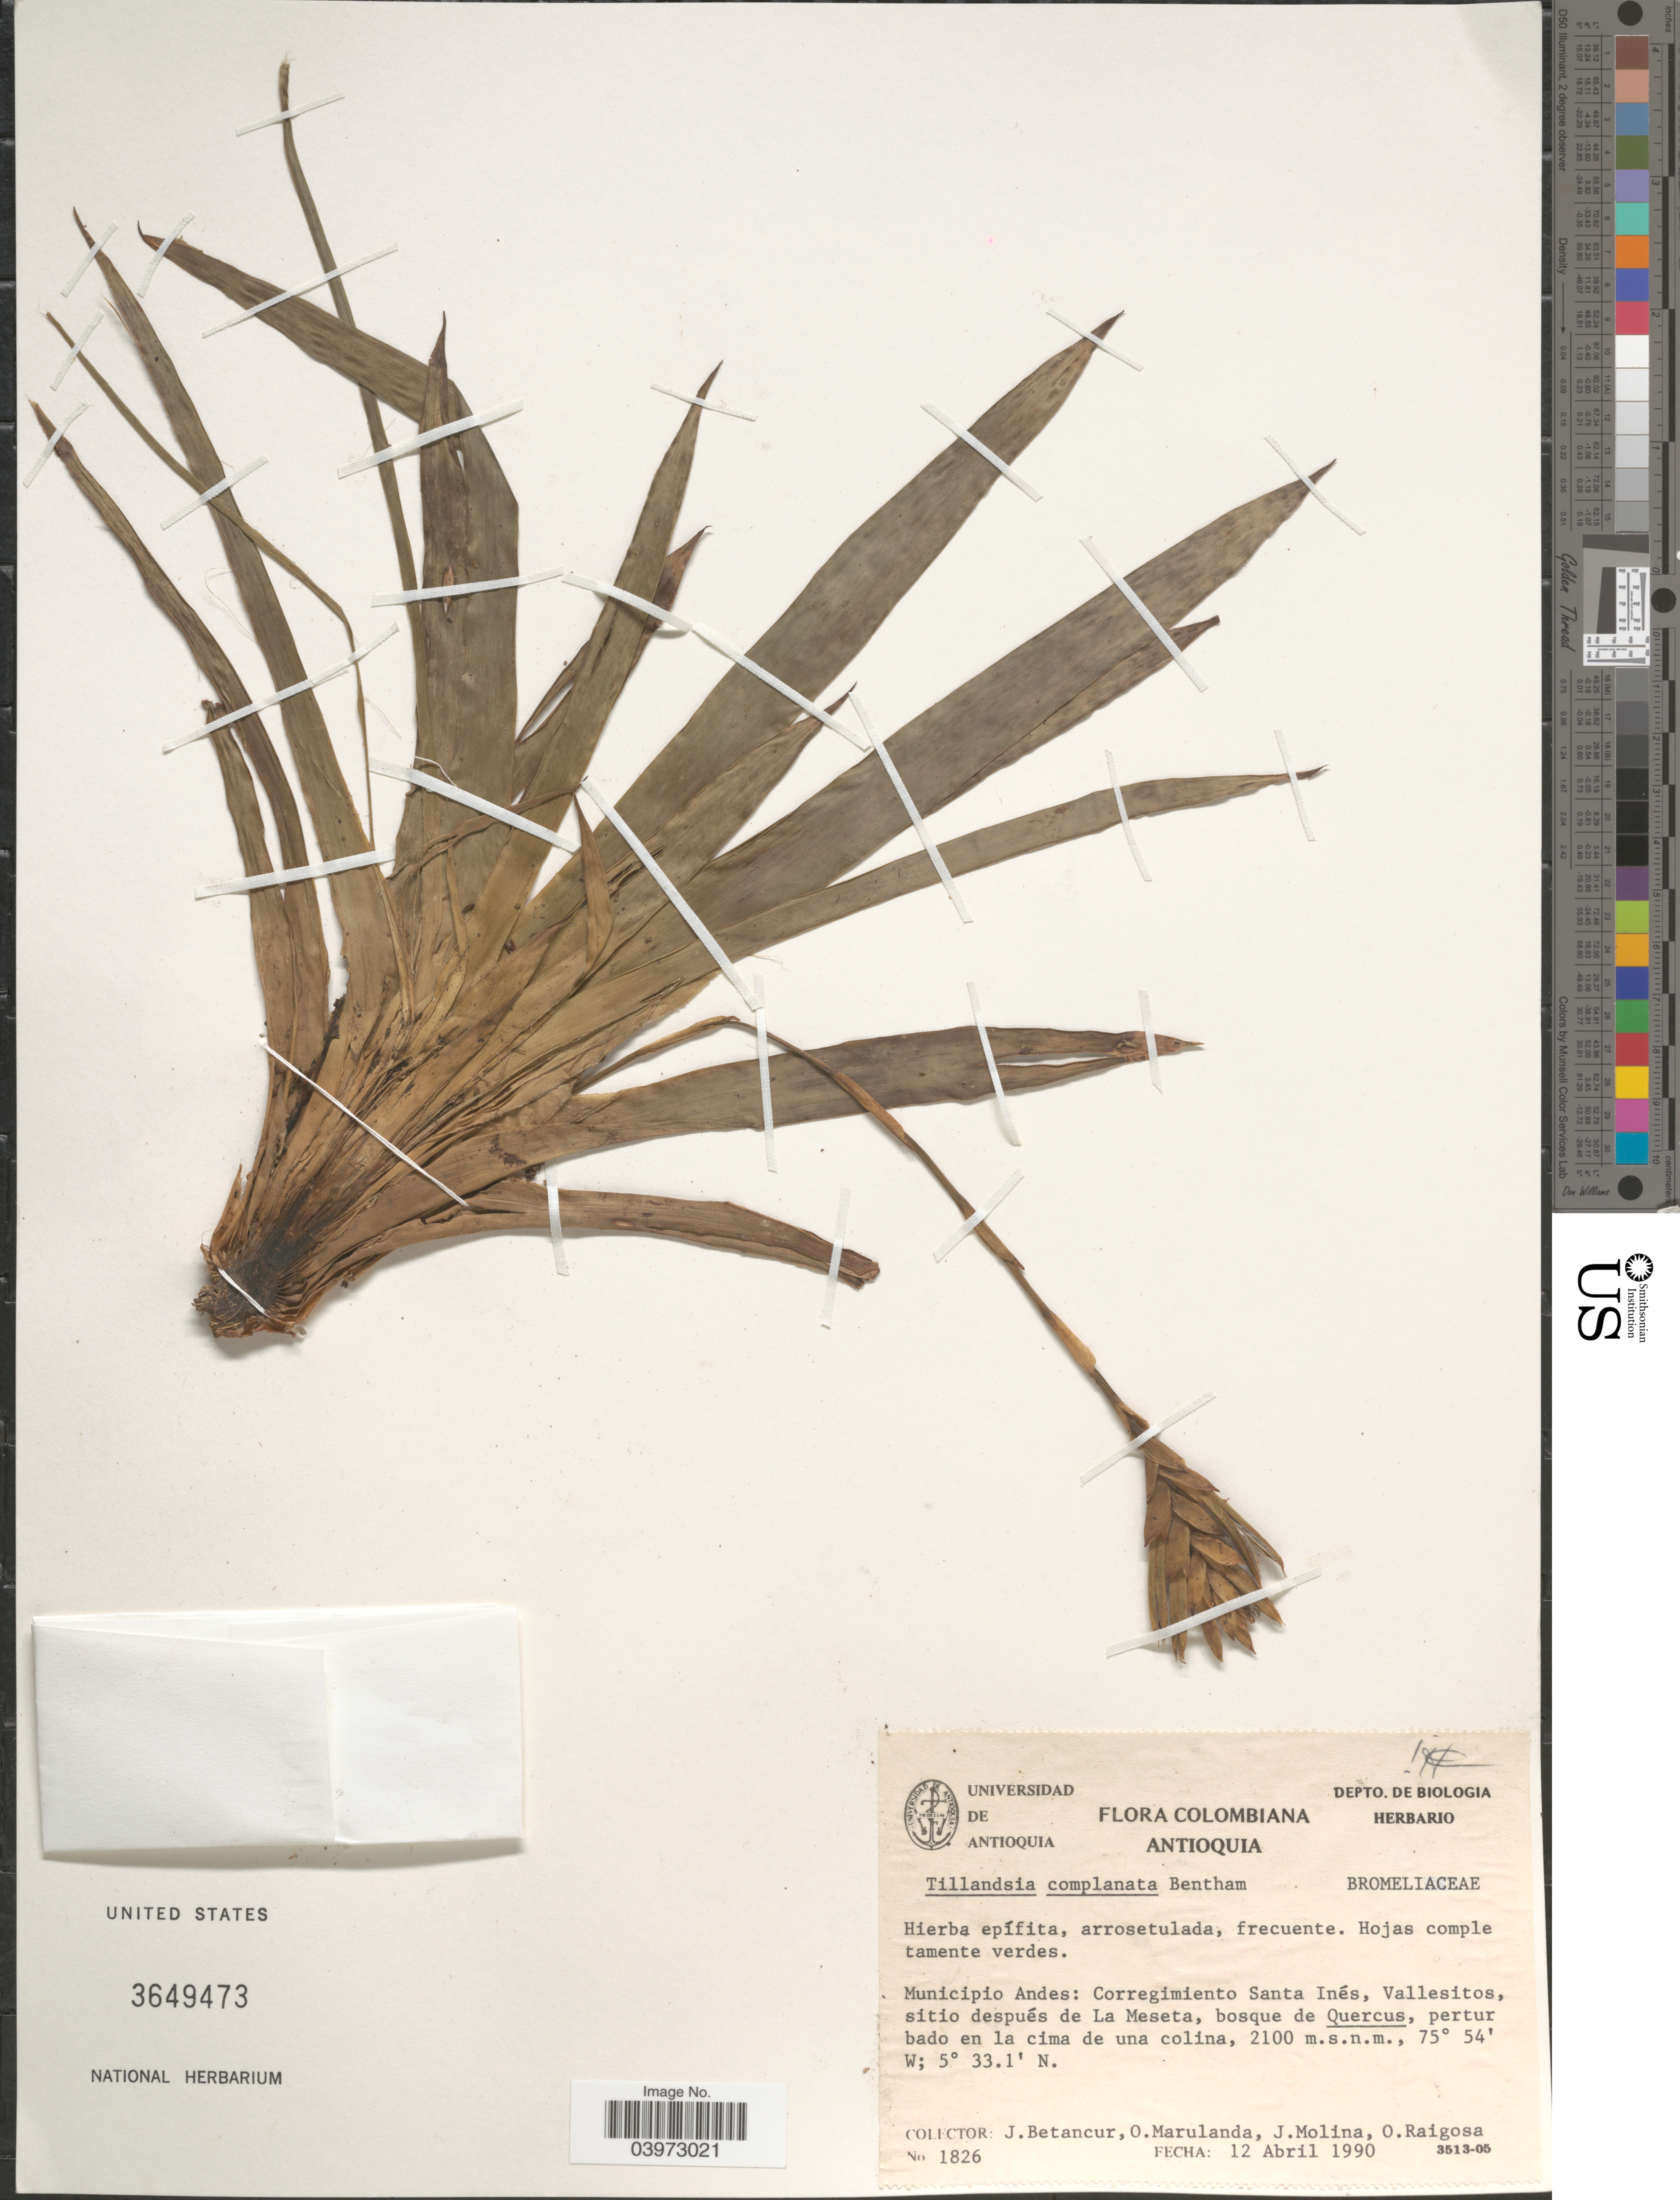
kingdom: Plantae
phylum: Tracheophyta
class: Liliopsida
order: Poales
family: Bromeliaceae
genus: Tillandsia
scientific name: Tillandsia complanata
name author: Benth.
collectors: J. Betancur, A. Marulanda, J. Molina & O. Raigosa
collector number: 1826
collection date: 1990-04-12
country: Colombia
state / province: Antioquia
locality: Municipio Andes: Corregimiento Santa Inés, Vallesitos, sitio después de La Meseta, bosque de Quercus, pertur bado en la cima de una colina.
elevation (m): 2100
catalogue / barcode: US 3649473